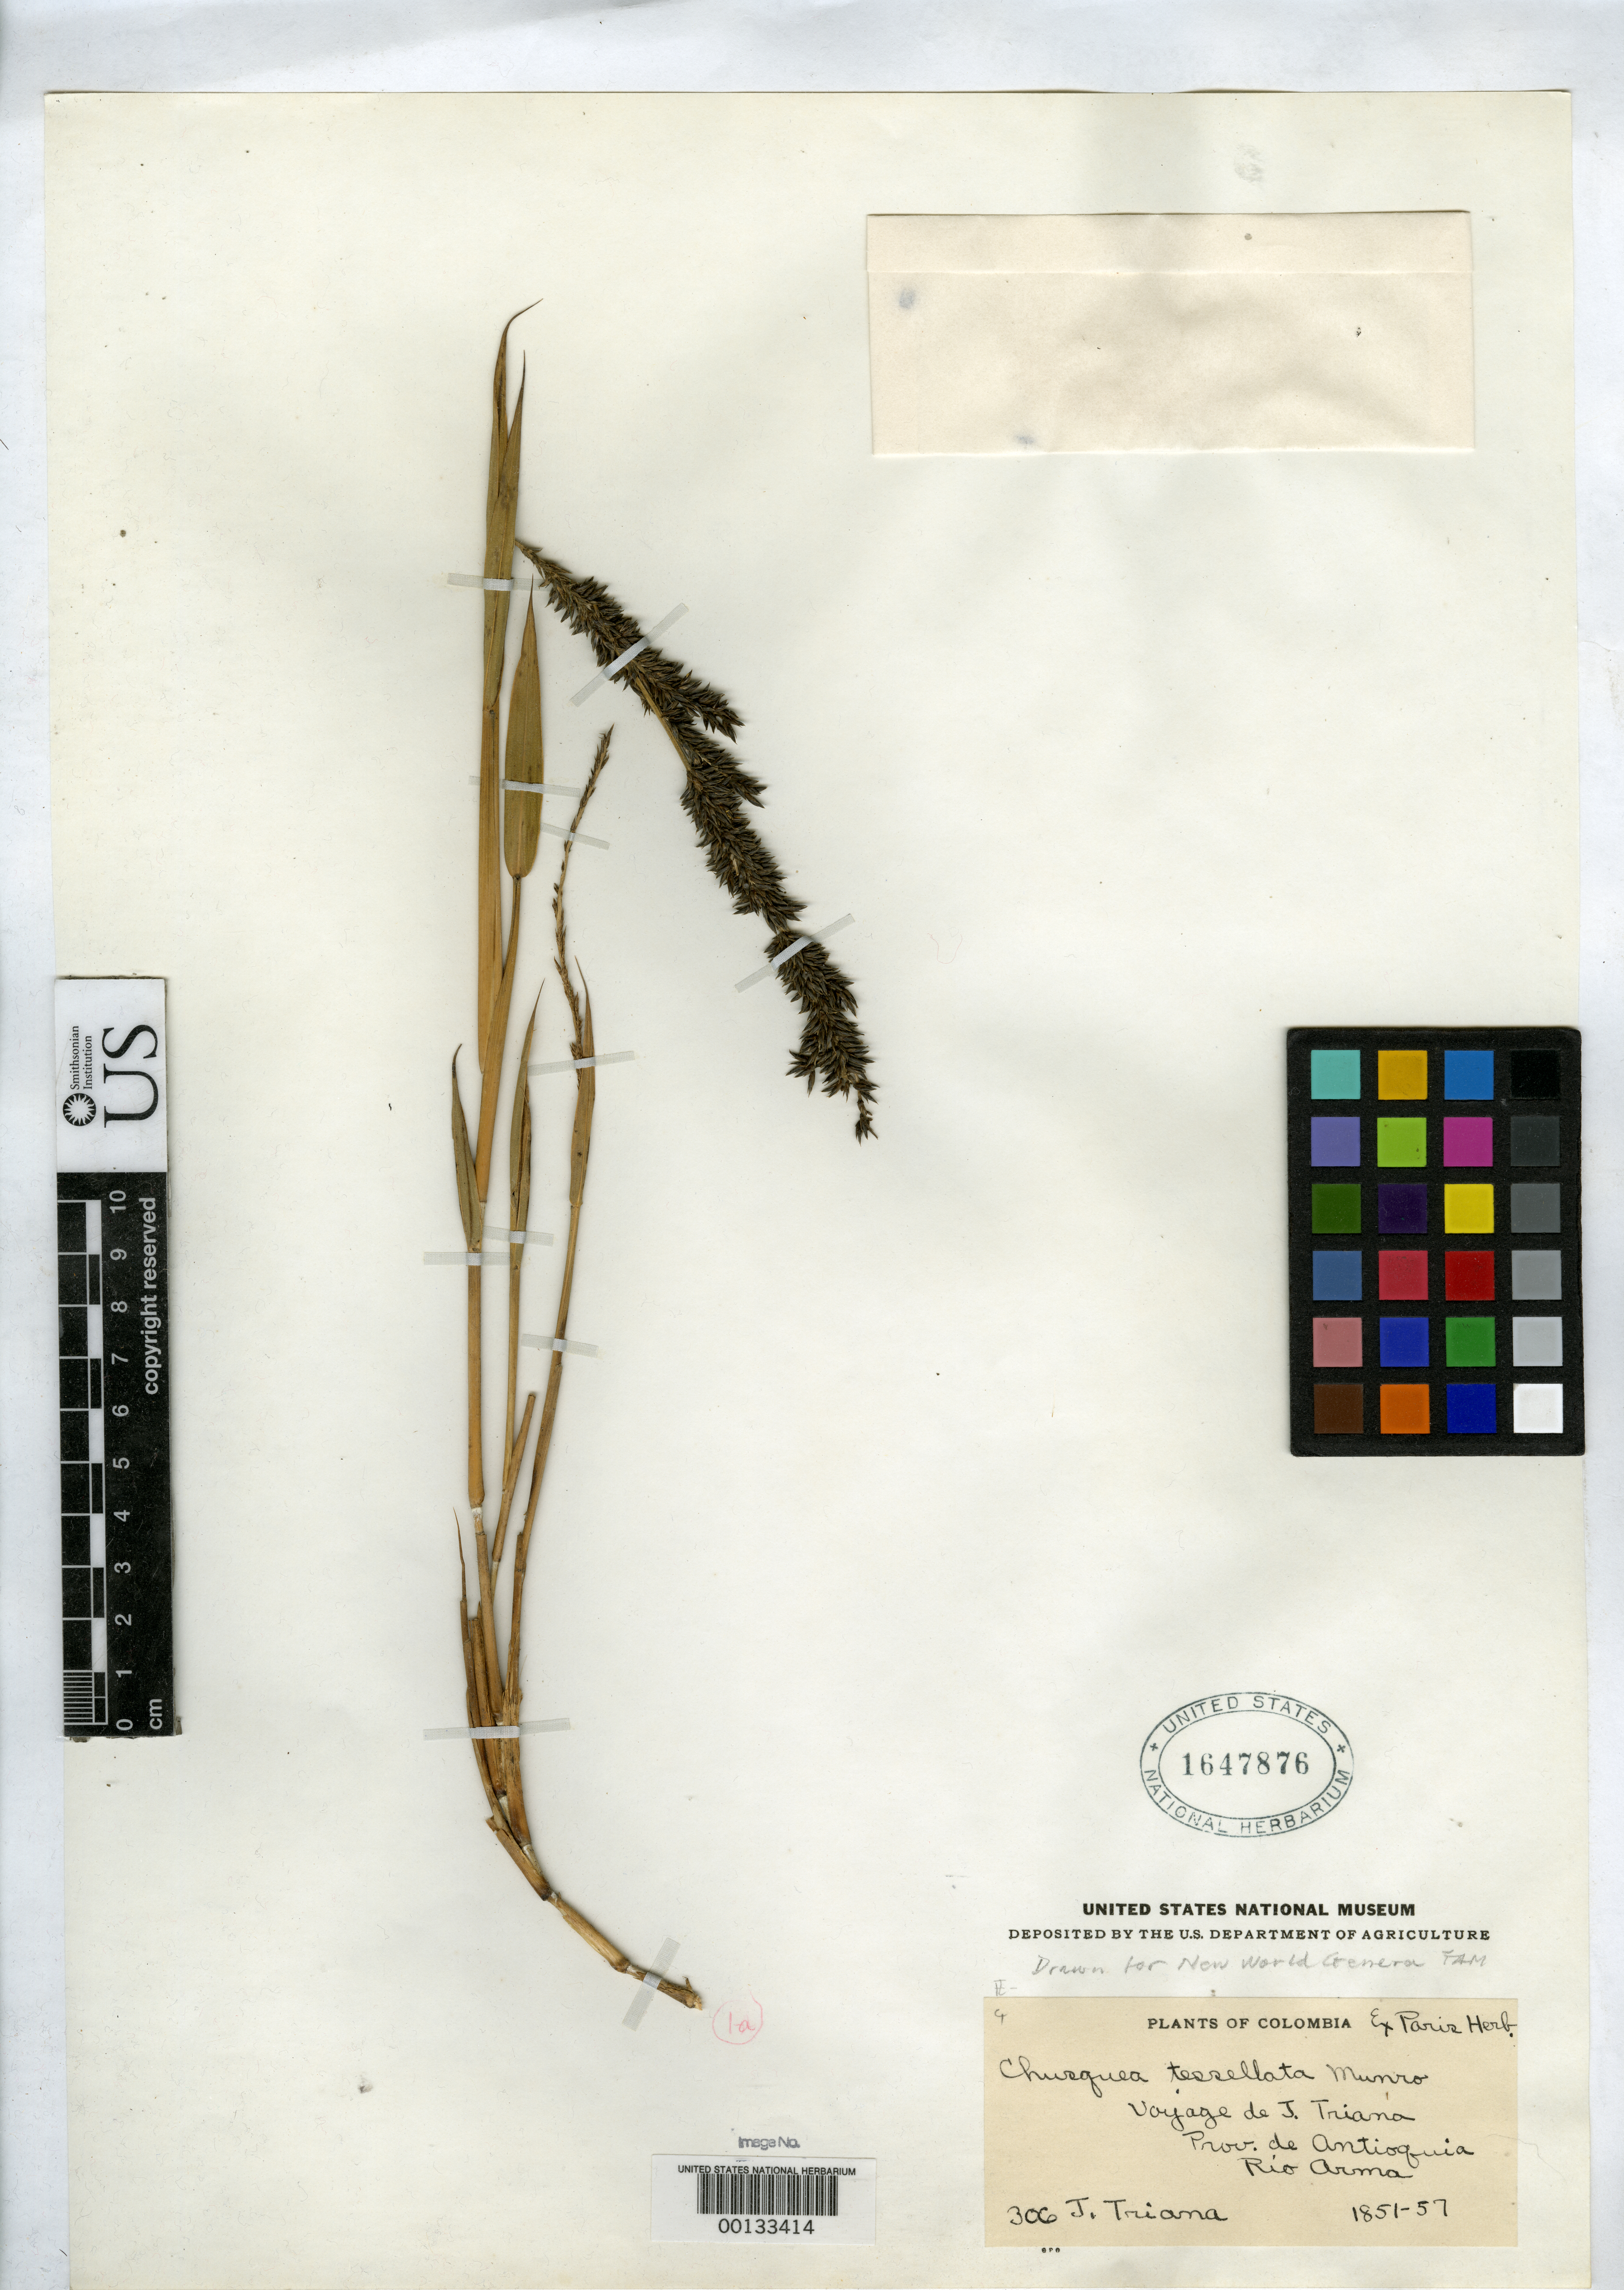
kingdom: Plantae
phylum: Tracheophyta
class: Liliopsida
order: Poales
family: Poaceae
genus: Chusquea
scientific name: Chusquea tessellata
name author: Munro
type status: Isosyntype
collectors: J. J. Triana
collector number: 306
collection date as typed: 1851 to -- --- 1857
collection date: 1851/1857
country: Colombia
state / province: Antioquia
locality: Rio Arma.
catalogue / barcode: US 1647876